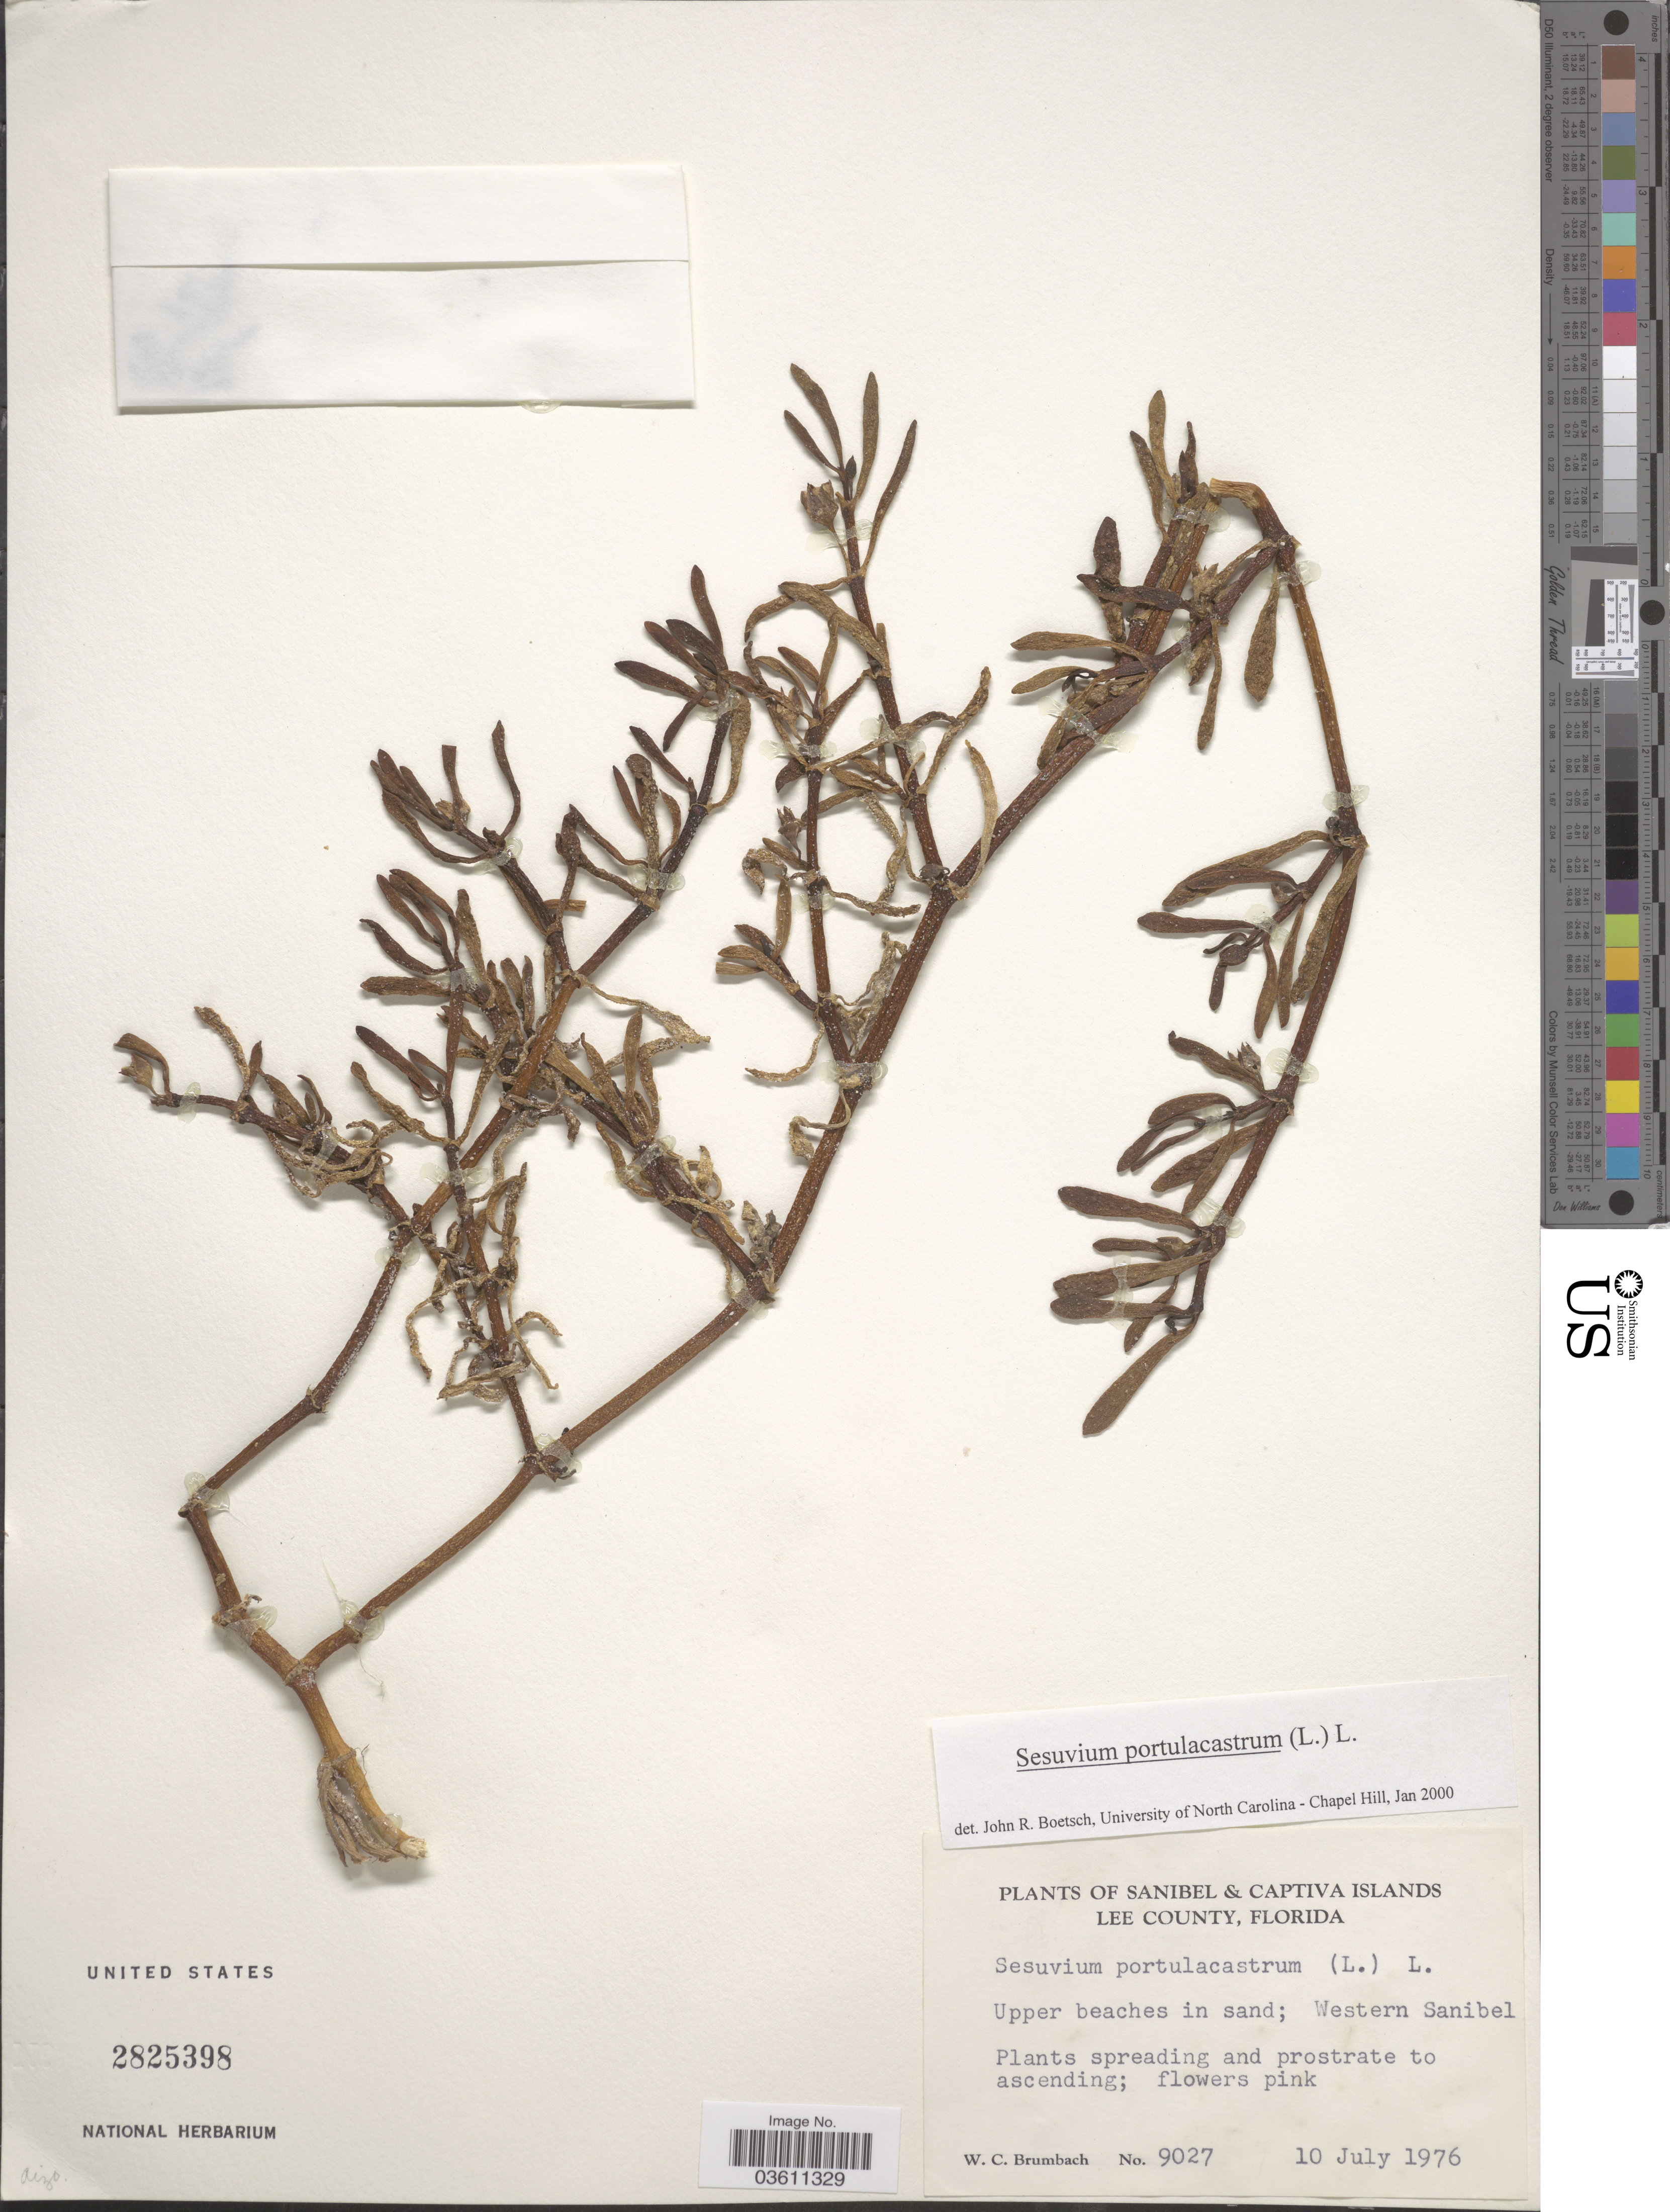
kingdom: Plantae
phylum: Tracheophyta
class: Magnoliopsida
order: Caryophyllales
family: Aizoaceae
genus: Sesuvium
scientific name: Sesuvium portulacastrum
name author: (L.) L.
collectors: W. C. Brumbach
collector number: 9027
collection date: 1976-07-10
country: United States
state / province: Florida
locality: Lee County. Western Sanibel.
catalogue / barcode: US 2825398